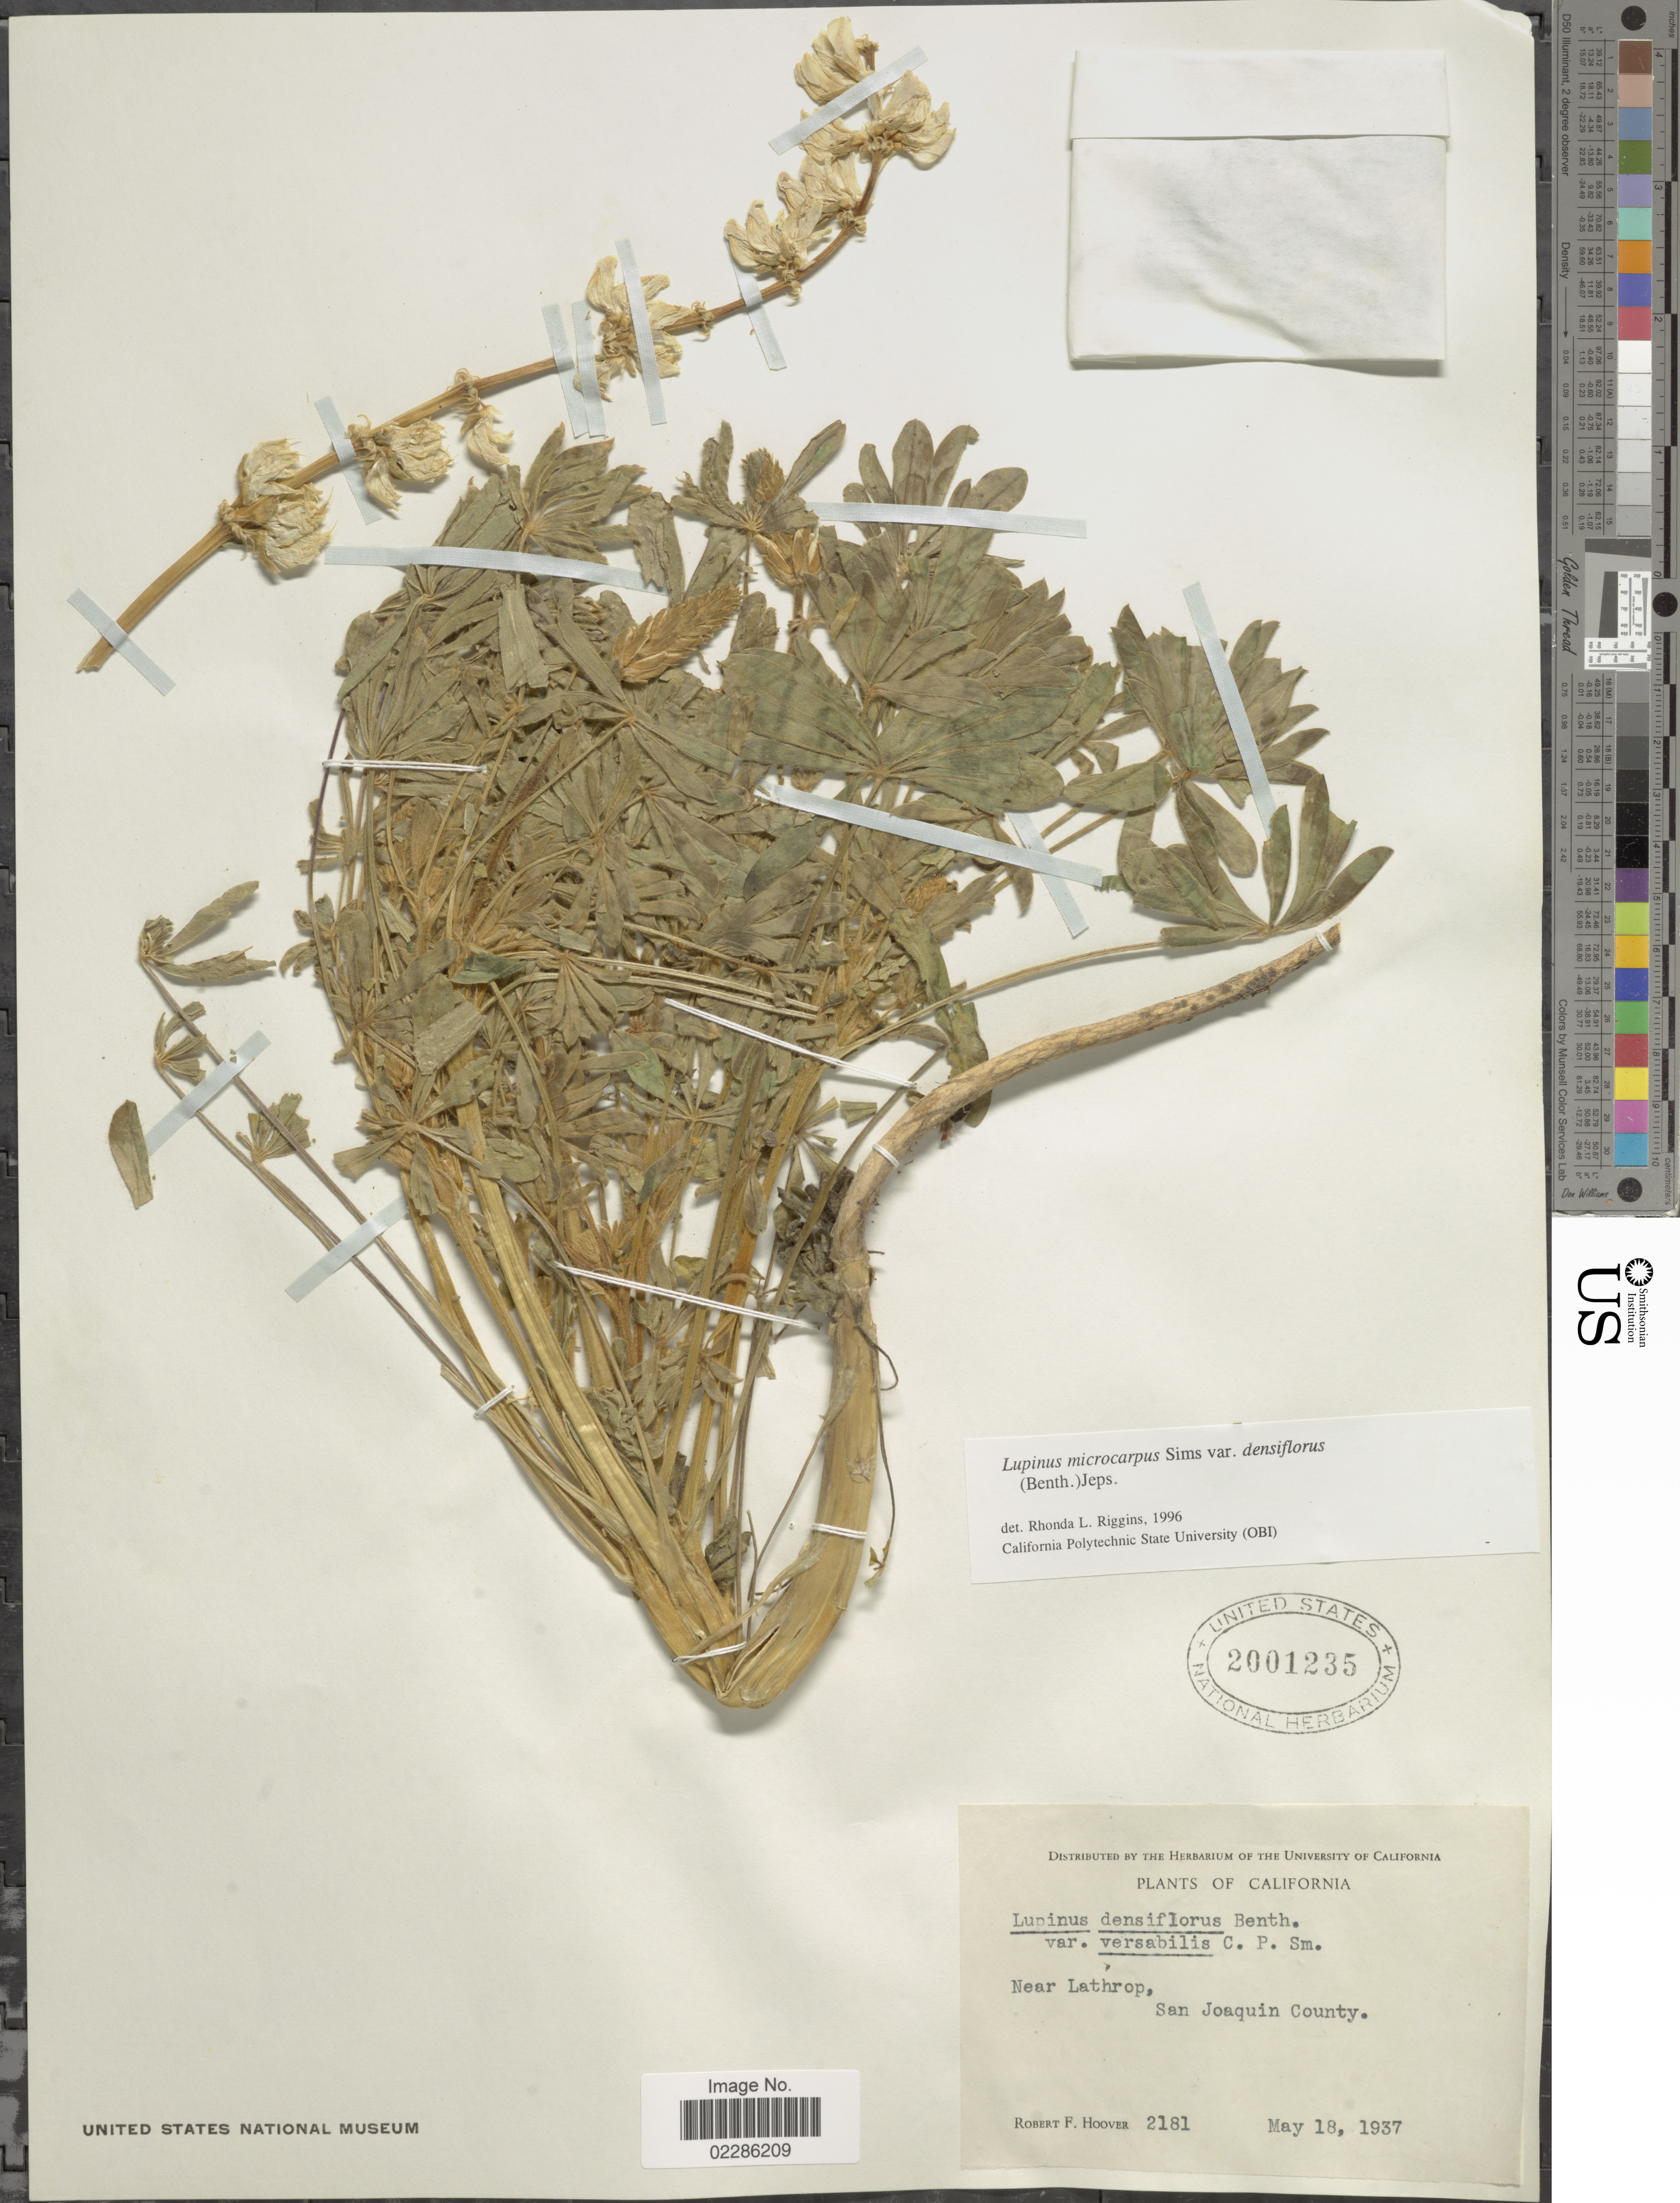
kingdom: Plantae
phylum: Tracheophyta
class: Magnoliopsida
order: Fabales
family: Fabaceae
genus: Lupinus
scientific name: Lupinus microcarpus var. densiflorus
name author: (Benth.) Jeps.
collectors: R. F. Hoover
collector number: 2181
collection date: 1937-05-18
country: United States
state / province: California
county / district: San Joaquin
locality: Near Lathrop, San Joaquin County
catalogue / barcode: US 2001235